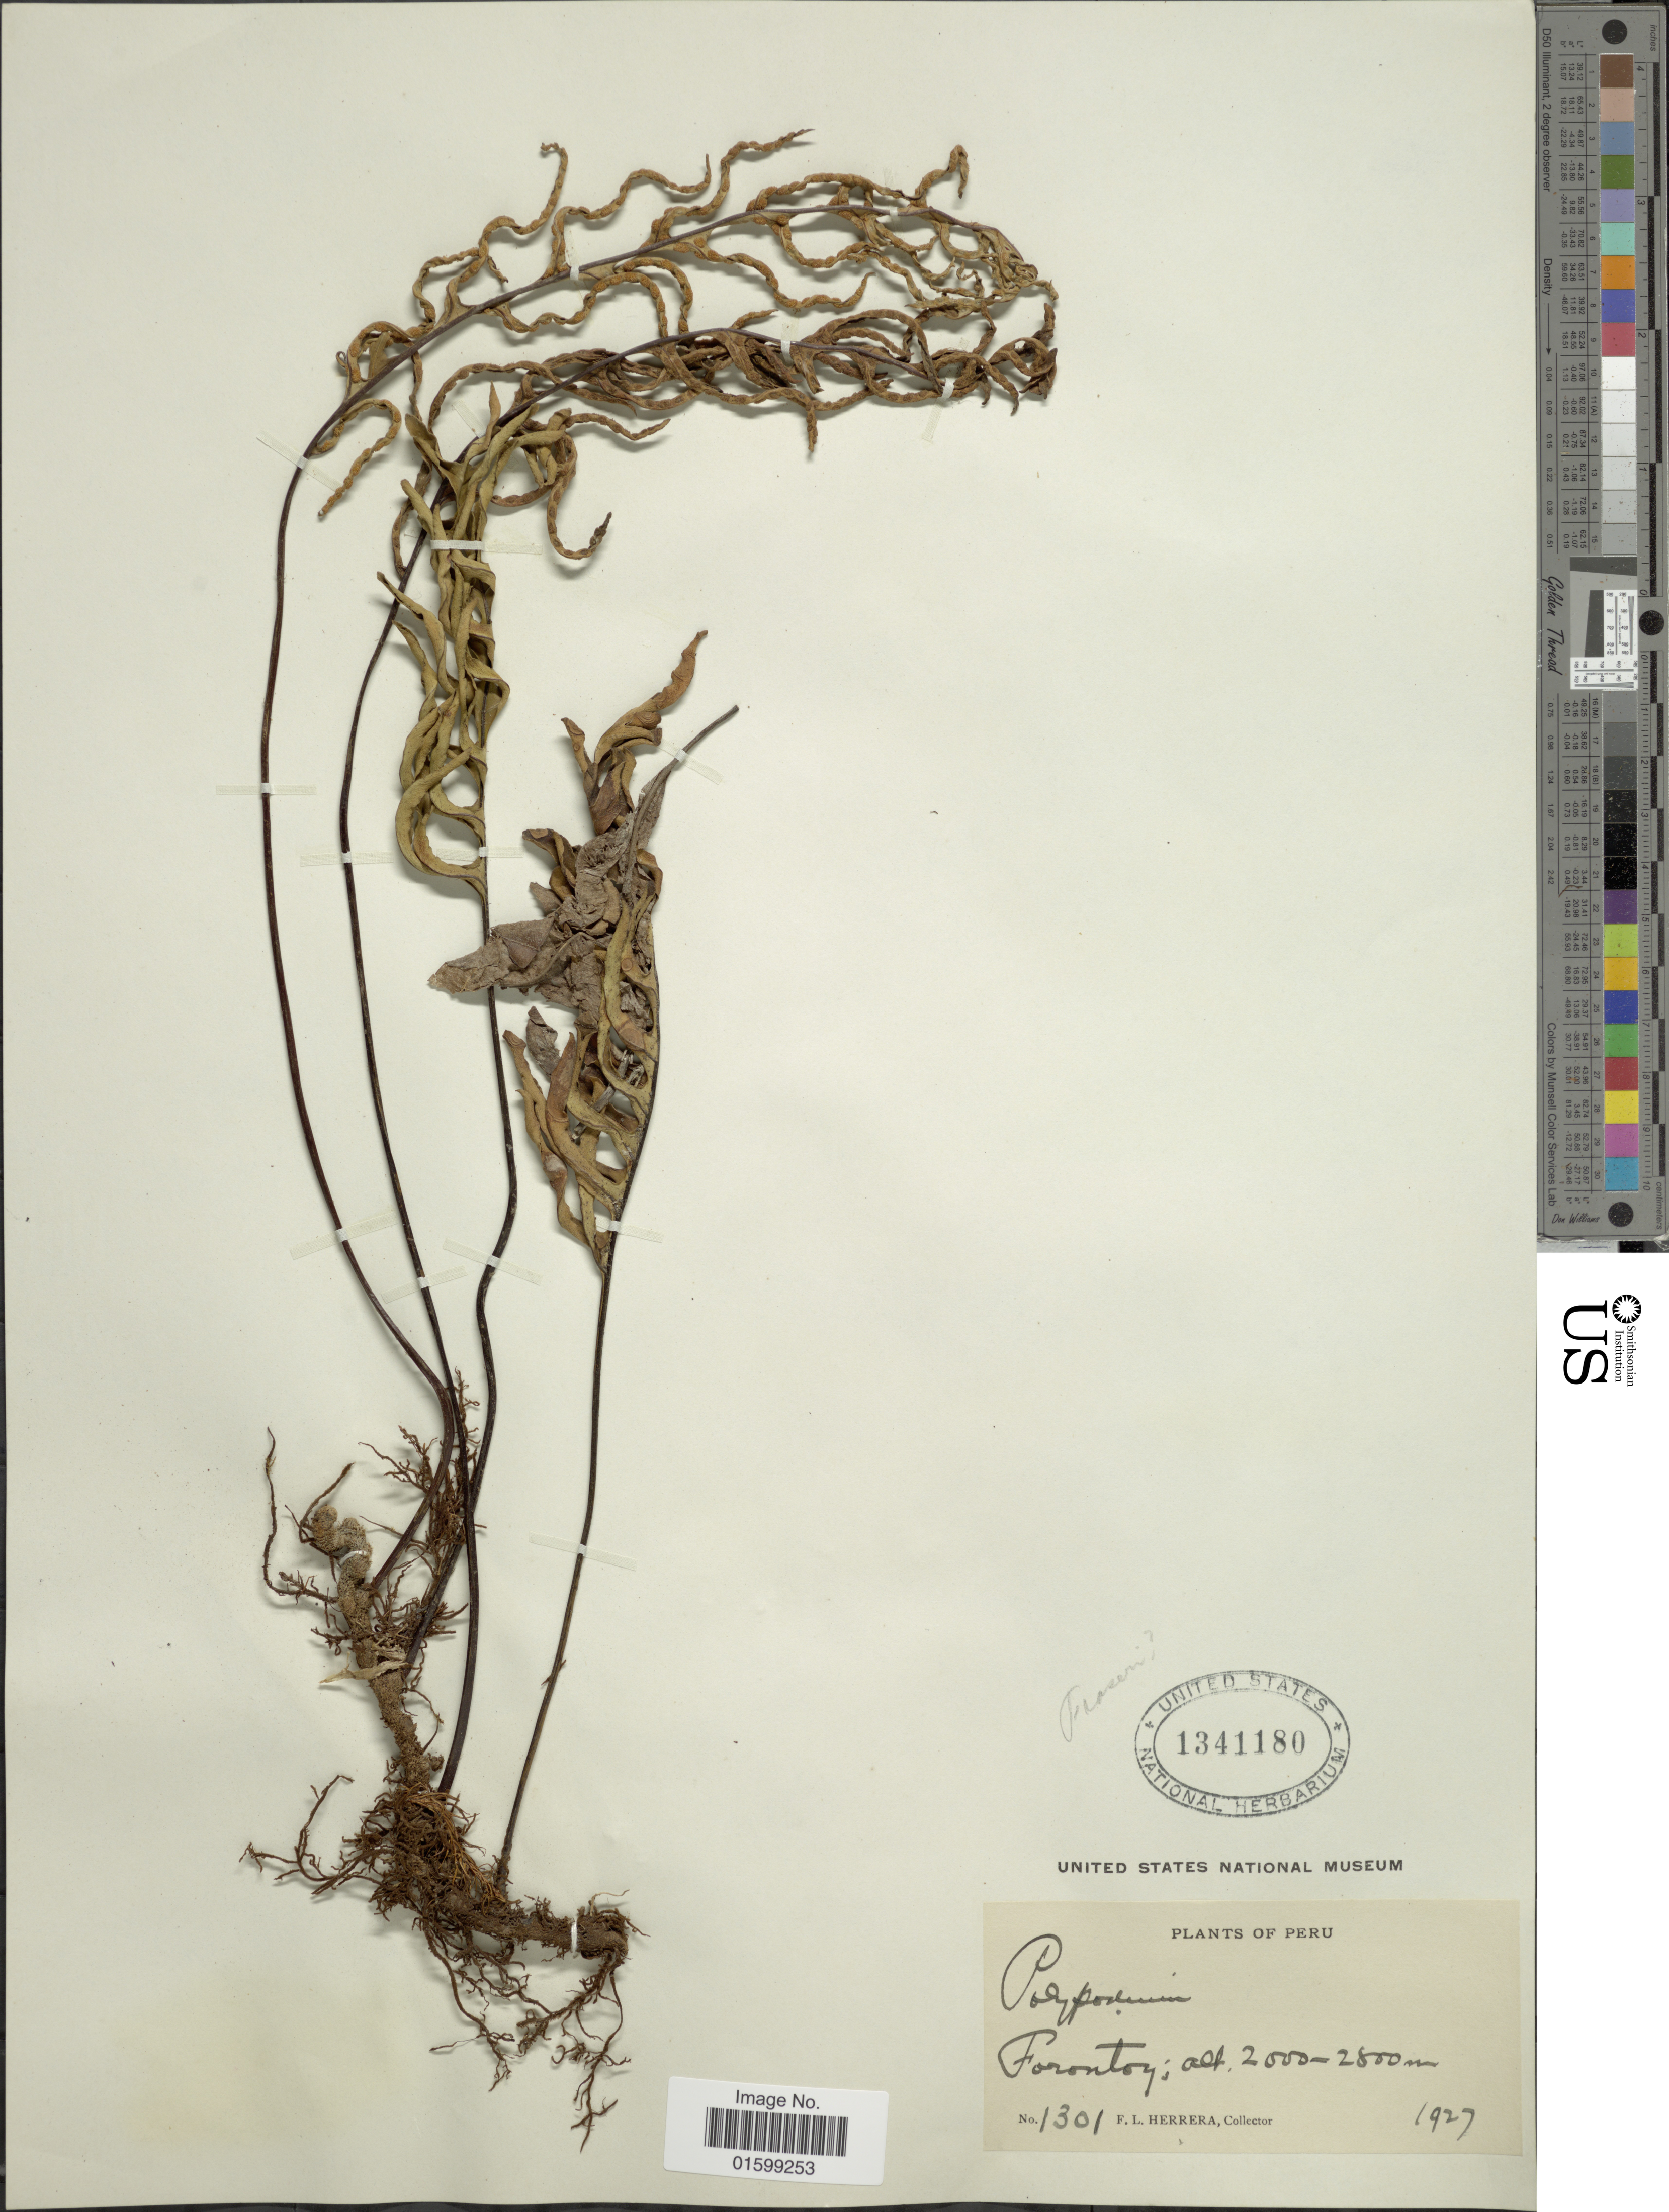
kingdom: Plantae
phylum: Tracheophyta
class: Polypodiopsida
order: Polypodiales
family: Polypodiaceae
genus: Pleopeltis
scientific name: Pleopeltis fraseri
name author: (Kuhn) A.R. Sm.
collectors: F. L. Herrera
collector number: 1301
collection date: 1927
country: Peru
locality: Forontoy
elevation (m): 2000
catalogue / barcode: US 1341180